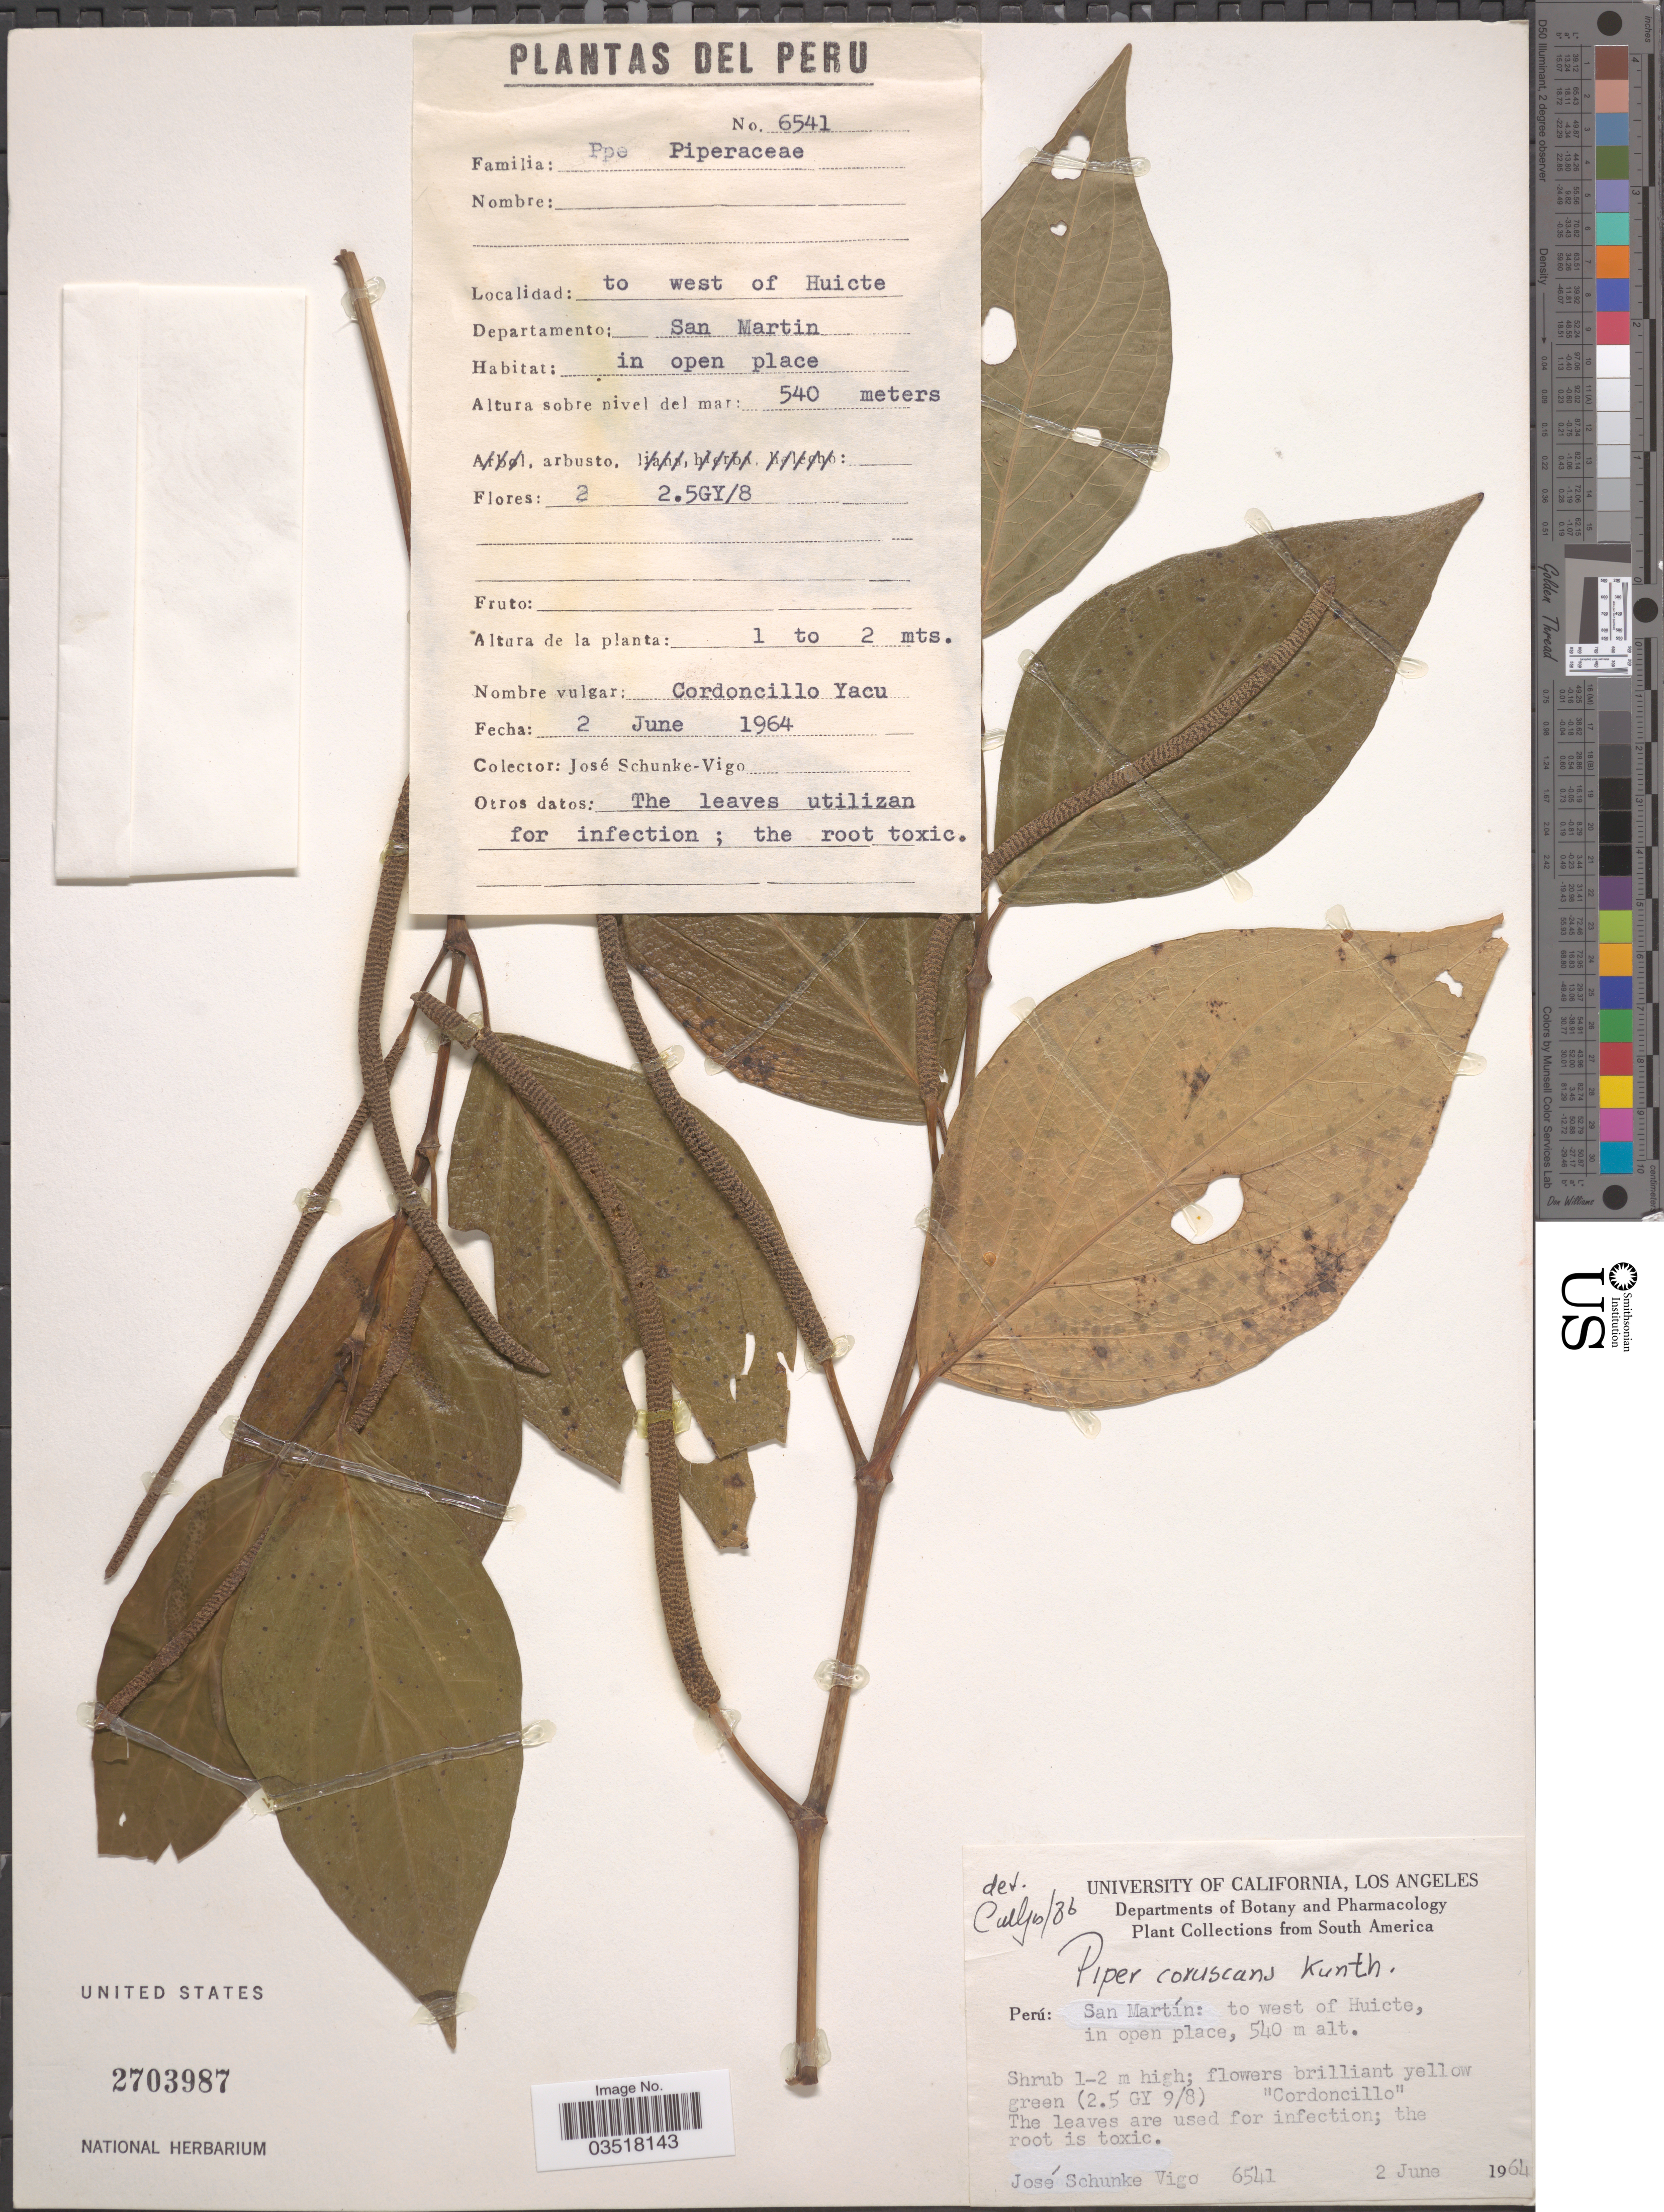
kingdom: Plantae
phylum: Tracheophyta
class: Magnoliopsida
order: Piperales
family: Piperaceae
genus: Piper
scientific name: Piper coruscans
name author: Kunth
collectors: J. Schunke Vigo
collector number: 6541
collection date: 1964-06-02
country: Peru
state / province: San Martín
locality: To west of Huicte.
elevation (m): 540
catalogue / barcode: US 2703987